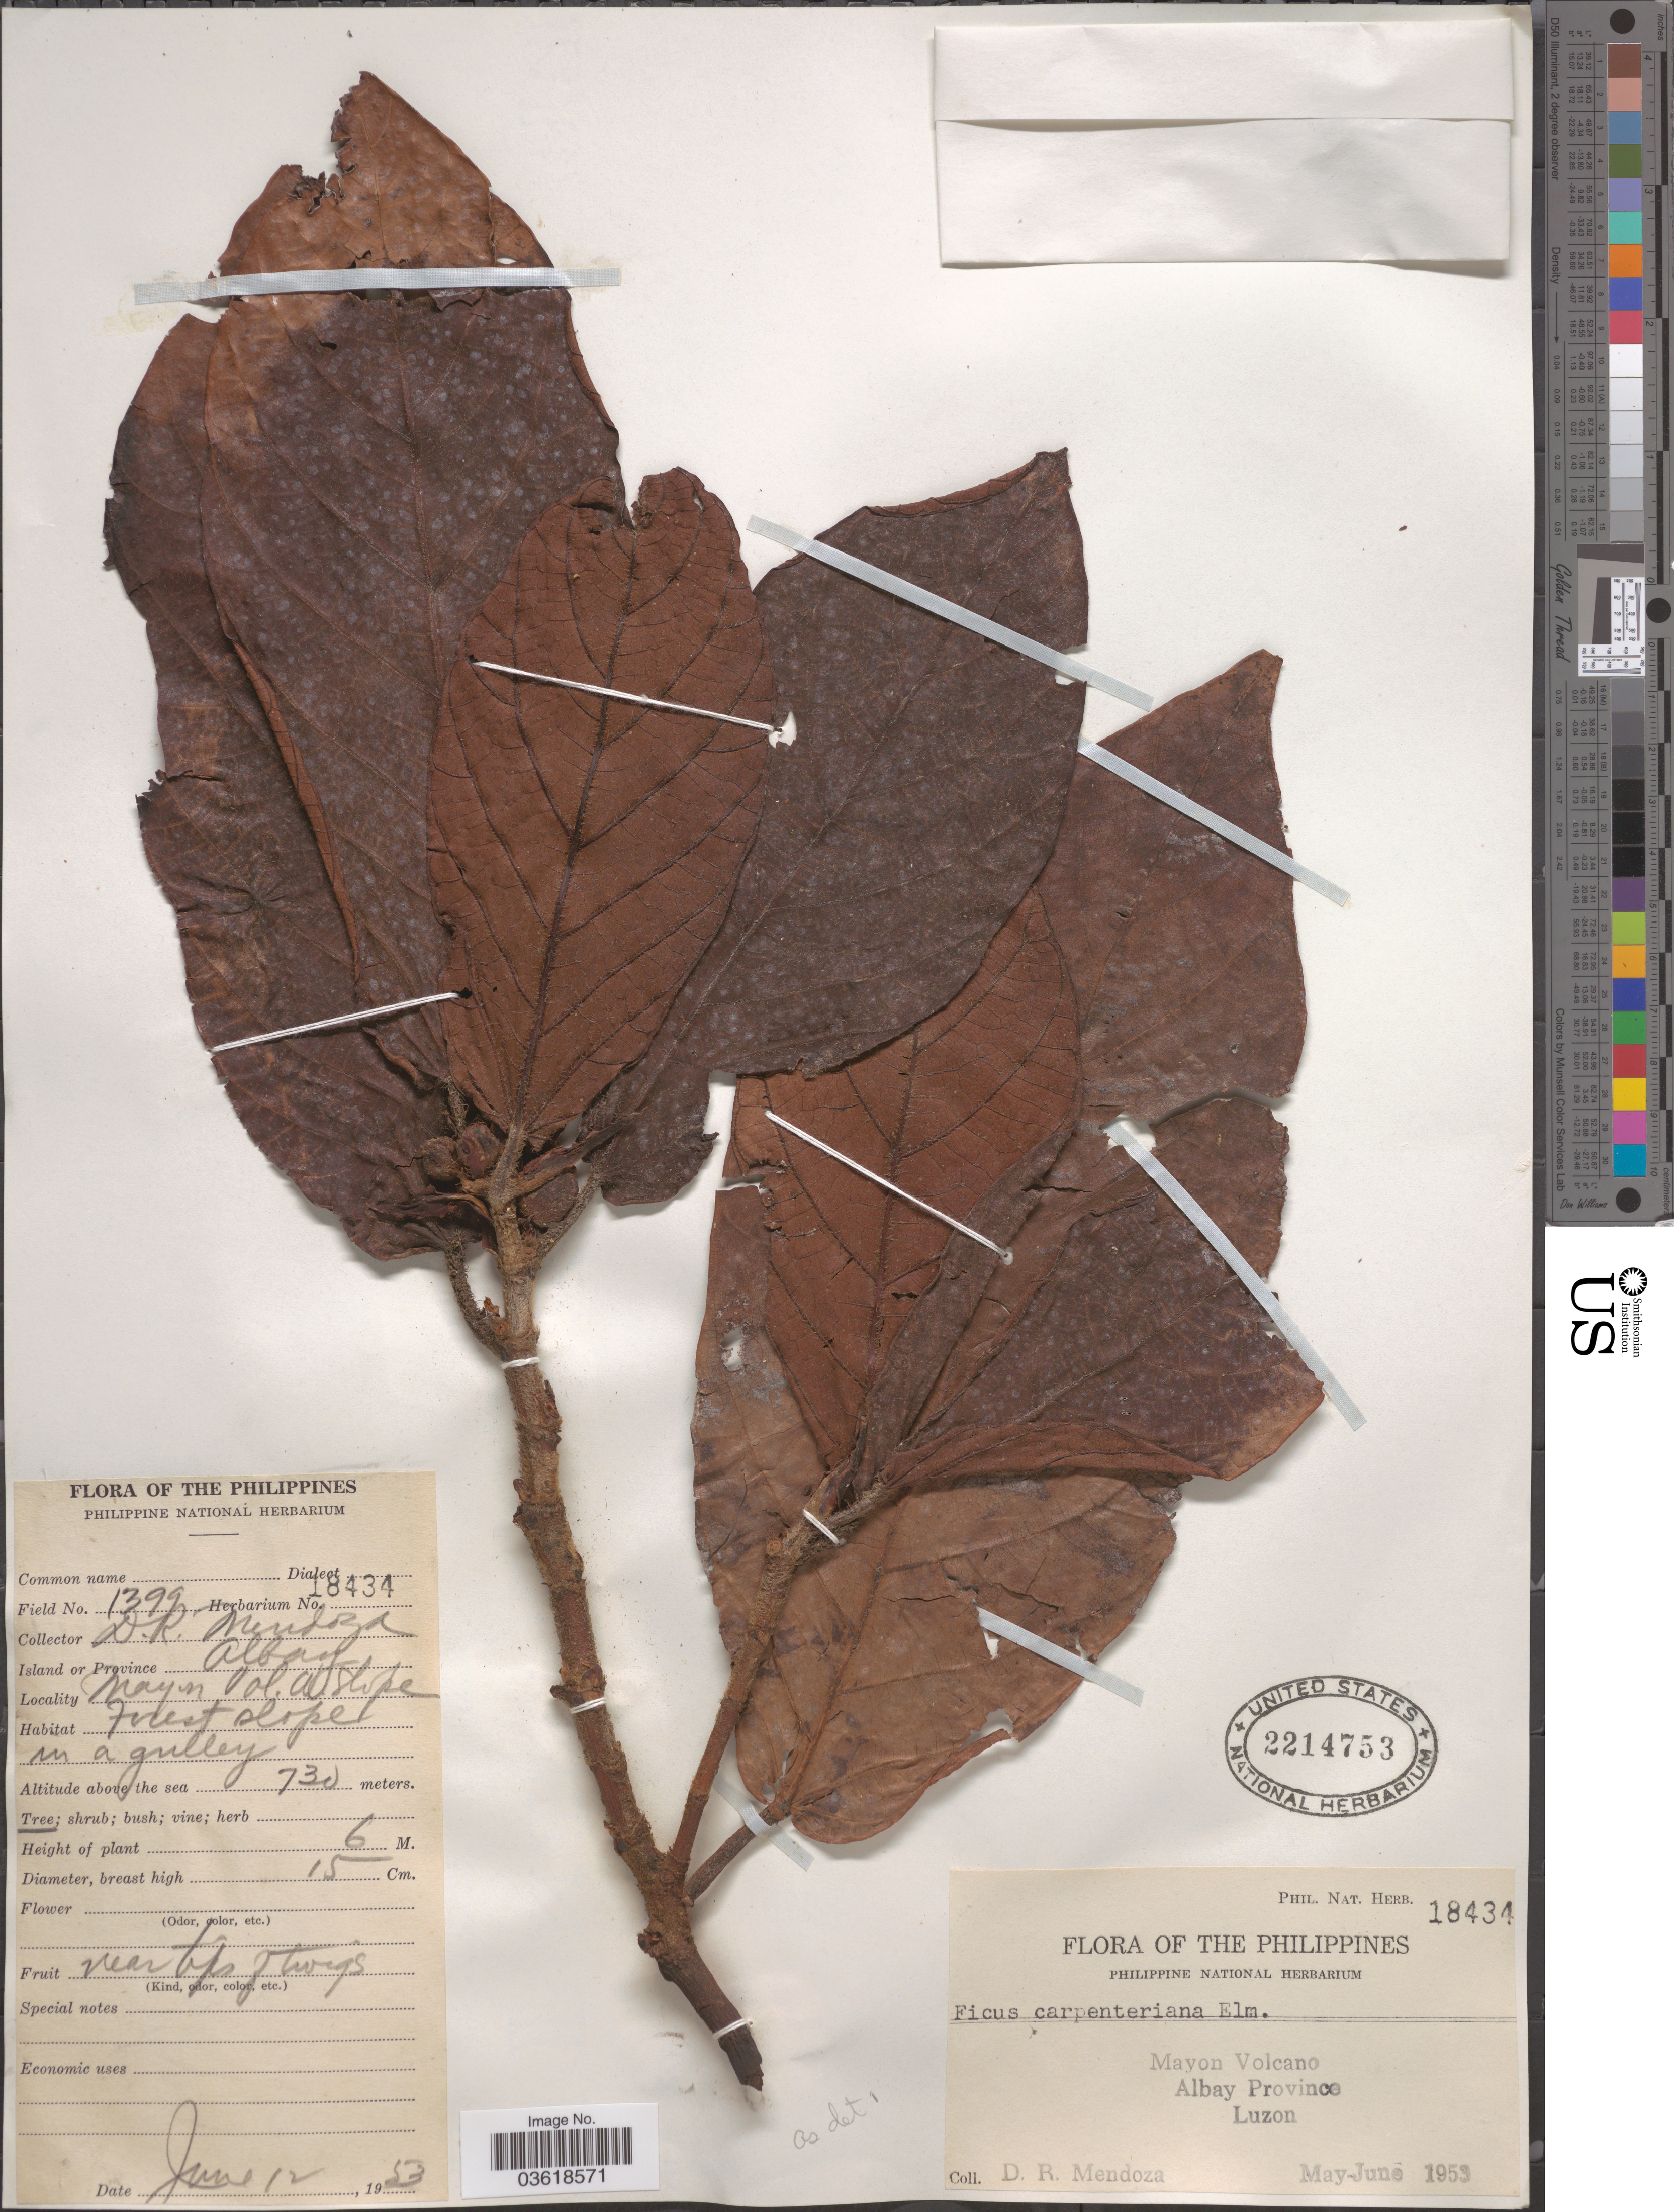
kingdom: Plantae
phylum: Tracheophyta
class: Magnoliopsida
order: Rosales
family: Moraceae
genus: Ficus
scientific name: Ficus carpenteriana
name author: Elmer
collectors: D. Mendoza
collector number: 1399/Phil. Nat. Herb. 18434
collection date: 1953-06-12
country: Philippines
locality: Island or Province Albay. Mayon Volcano. W*. slope. Albay Province. Luzon.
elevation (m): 730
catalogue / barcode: US 2214753